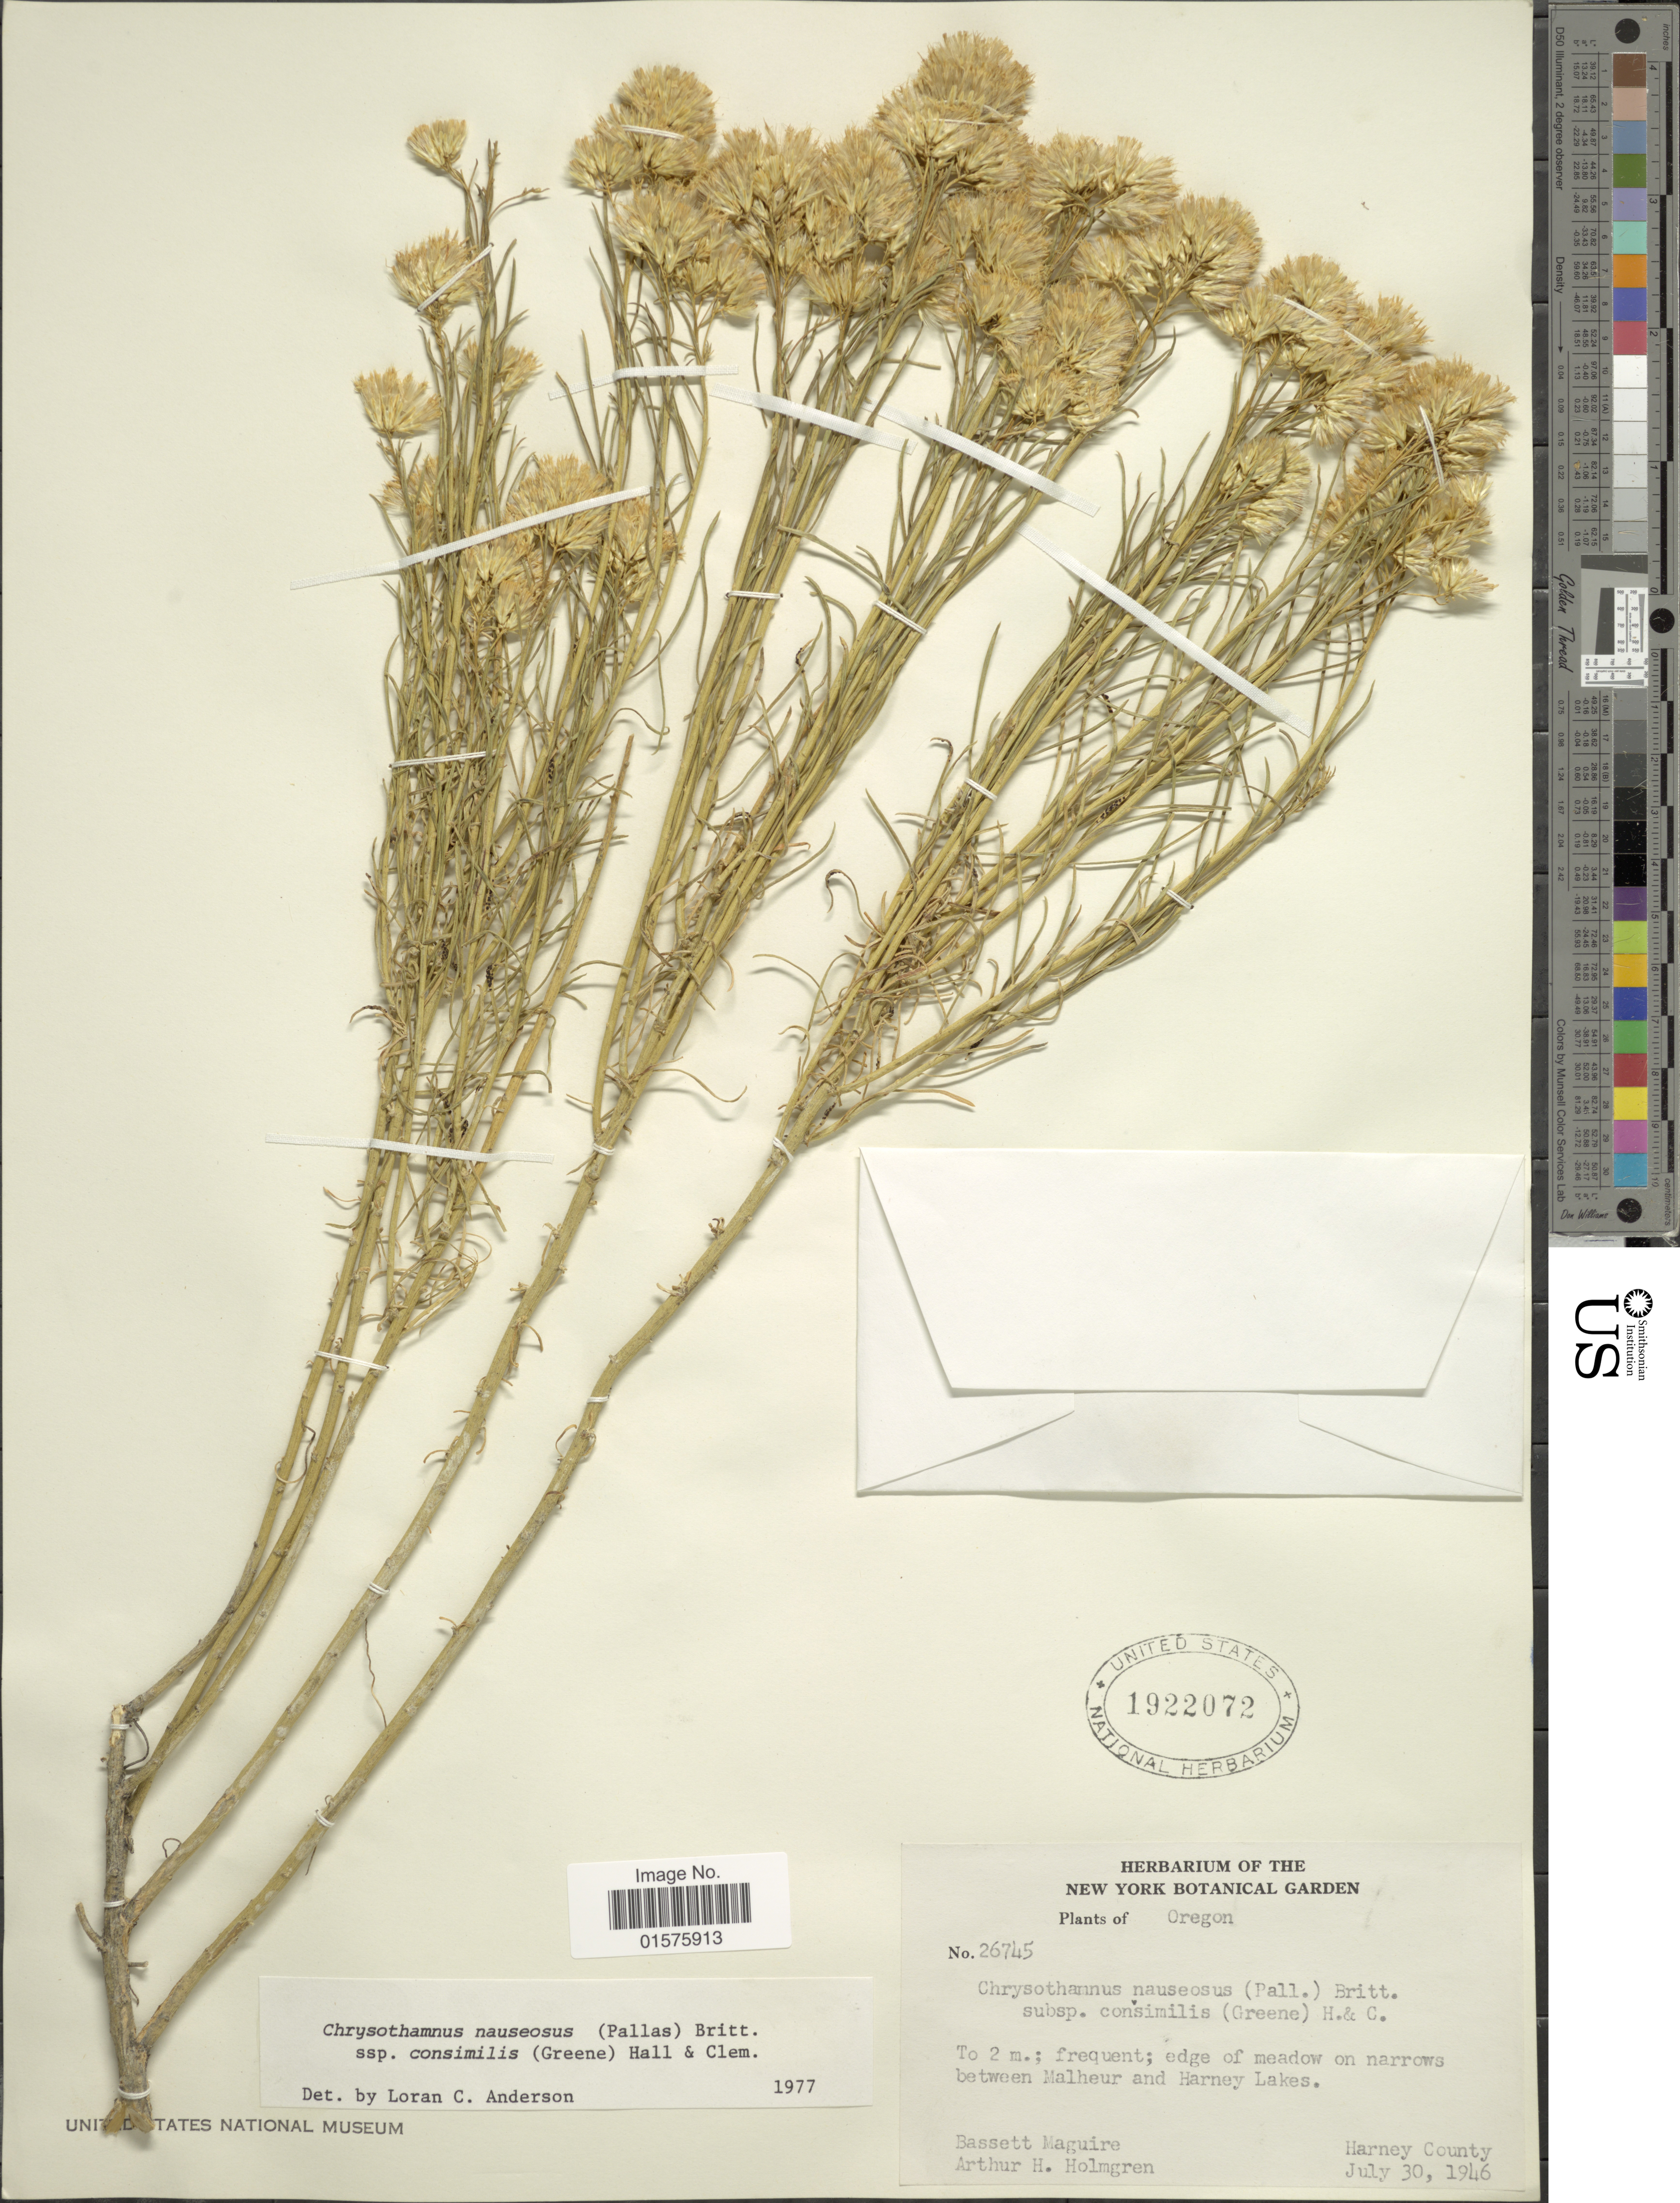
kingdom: Plantae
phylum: Tracheophyta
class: Magnoliopsida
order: Asterales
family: Asteraceae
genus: Ericameria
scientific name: Ericameria nauseosa var. oreophila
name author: (A. Nelson) G.L. Nesom & G.I. Baird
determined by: Urbatsch, Lowell E., Curator (LSU), Louisiana State University (UNITED STATES)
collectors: B. Maguire & A. H. Holmgren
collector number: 26745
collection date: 1946-07-30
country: United States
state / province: Oregon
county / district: Harney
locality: Harney County, between Malheur and Harney Lakes.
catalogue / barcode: US 1922072